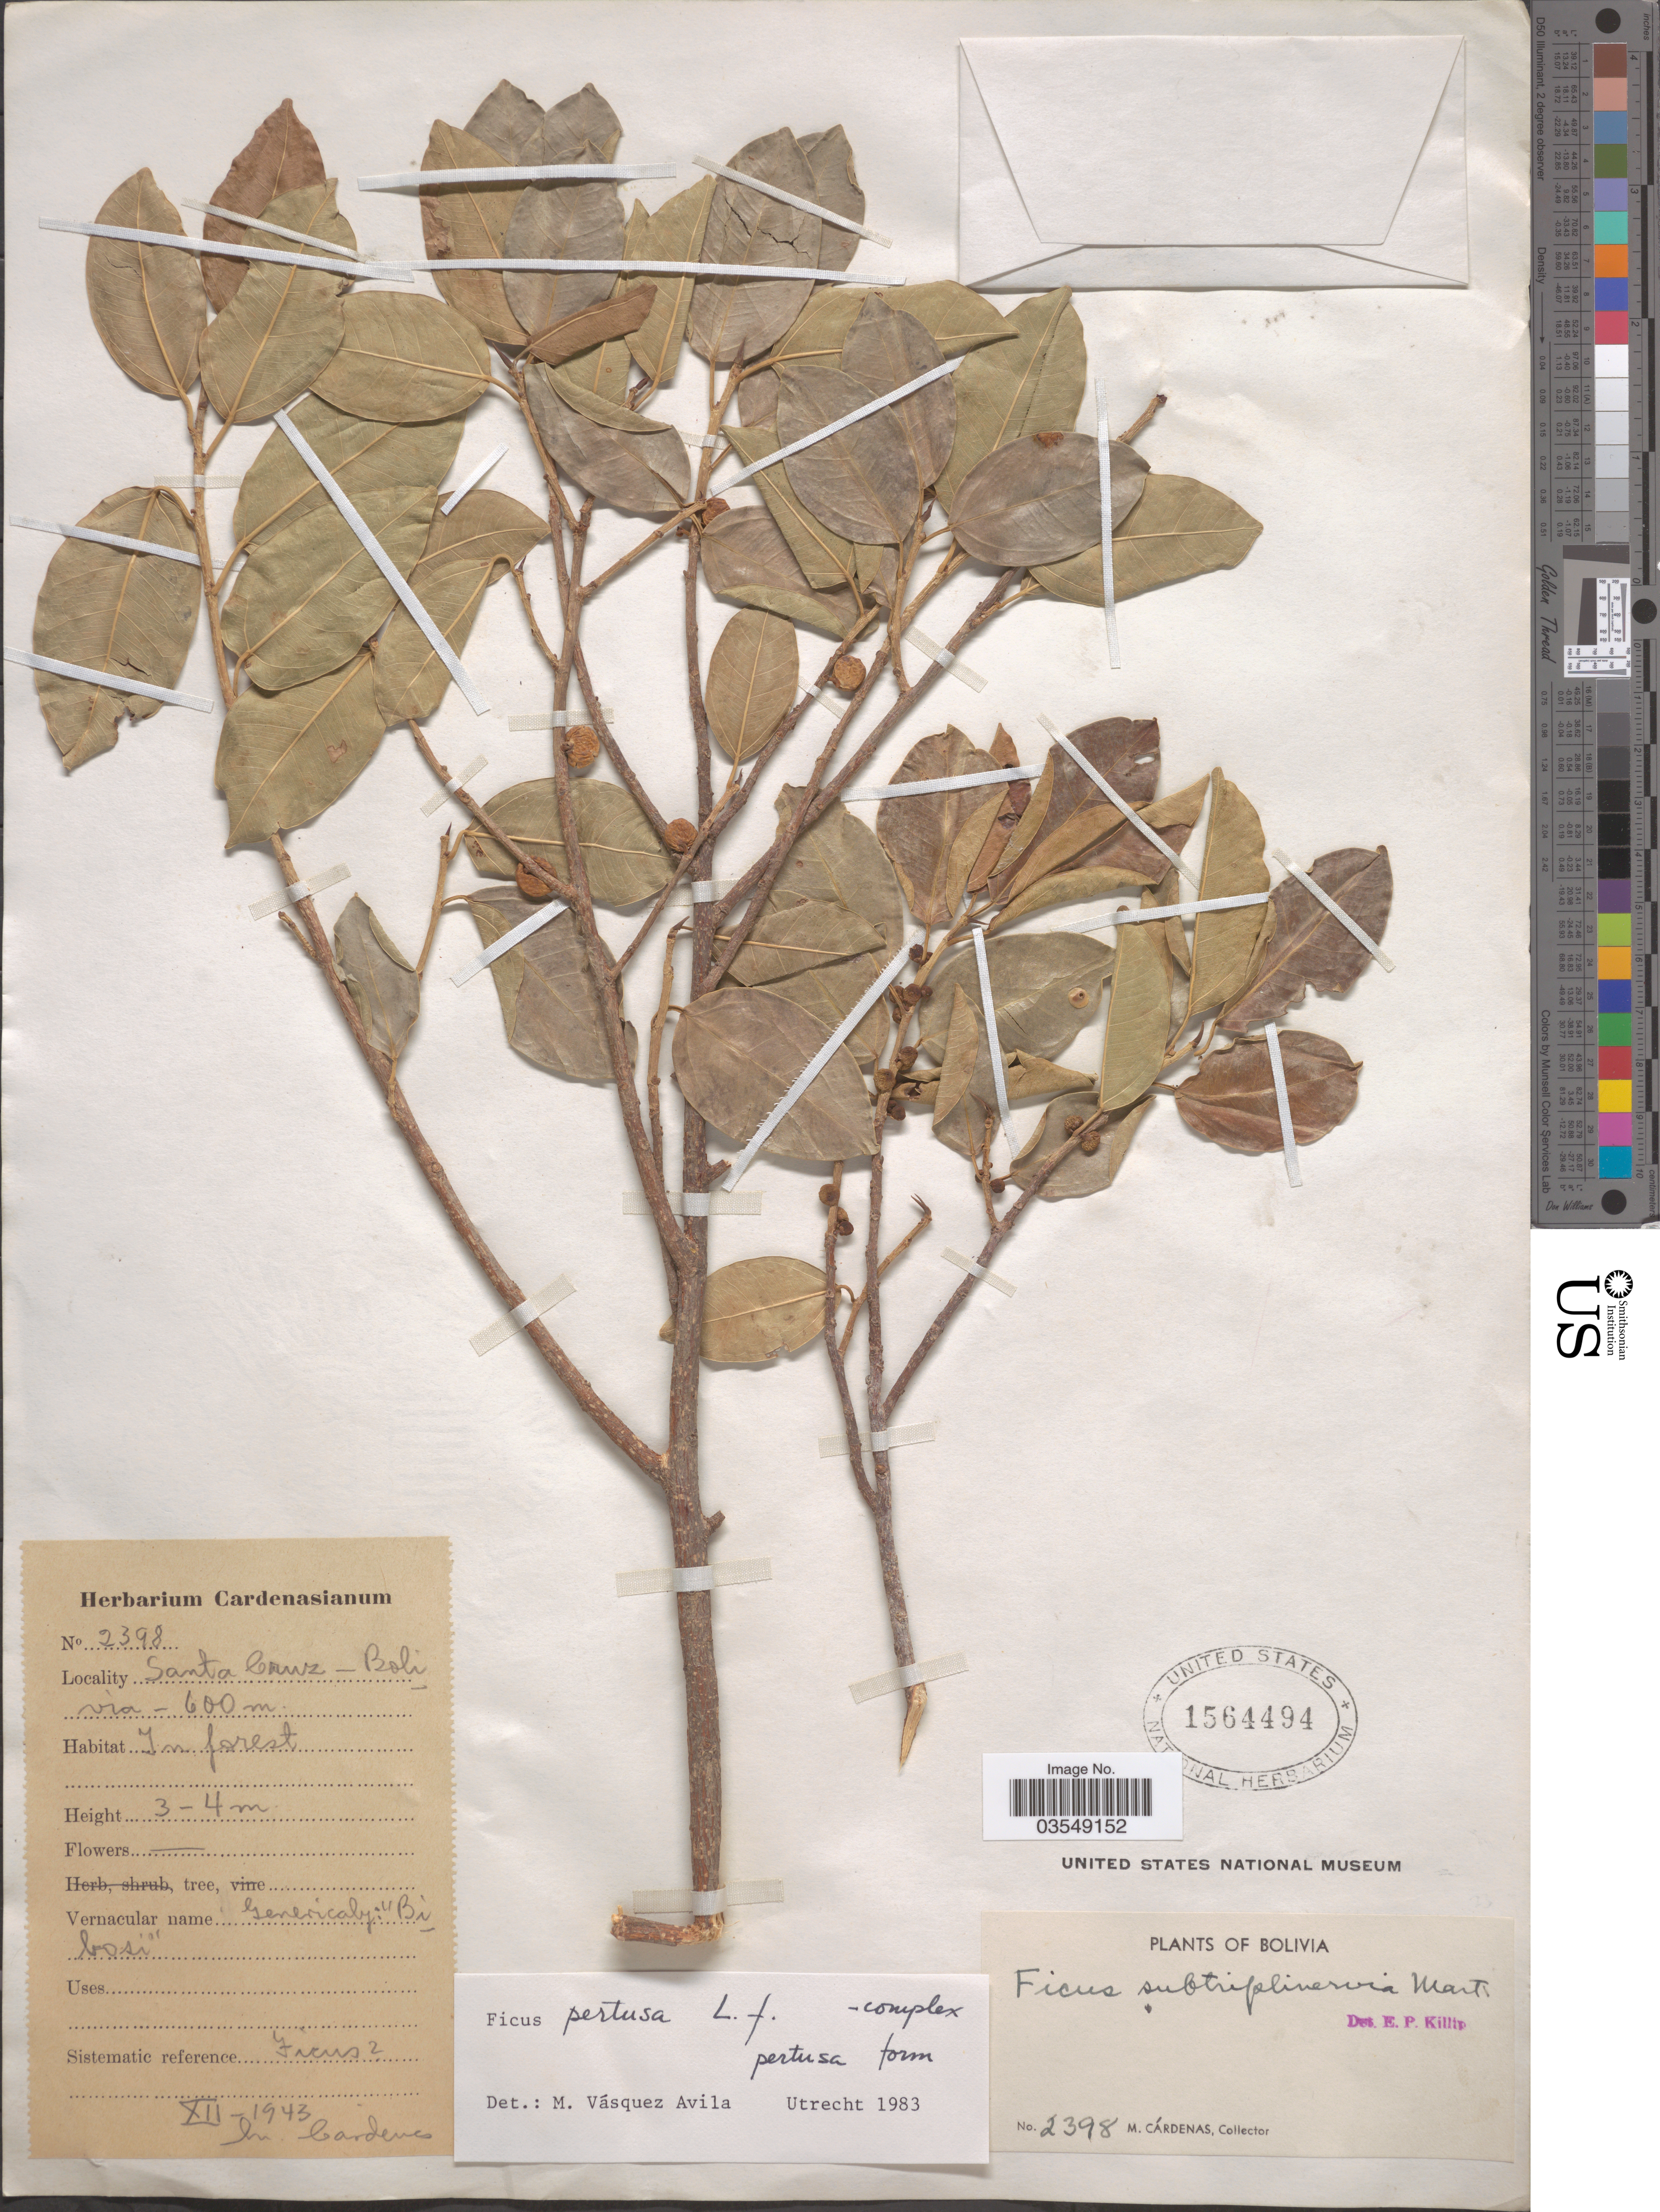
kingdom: Plantae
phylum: Tracheophyta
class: Magnoliopsida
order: Rosales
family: Moraceae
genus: Ficus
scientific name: Ficus pertusa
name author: L. f.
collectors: M. Cárdenas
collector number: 2398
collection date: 1943-12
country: Bolivia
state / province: Santa Cruz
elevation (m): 600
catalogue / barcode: US 1564494